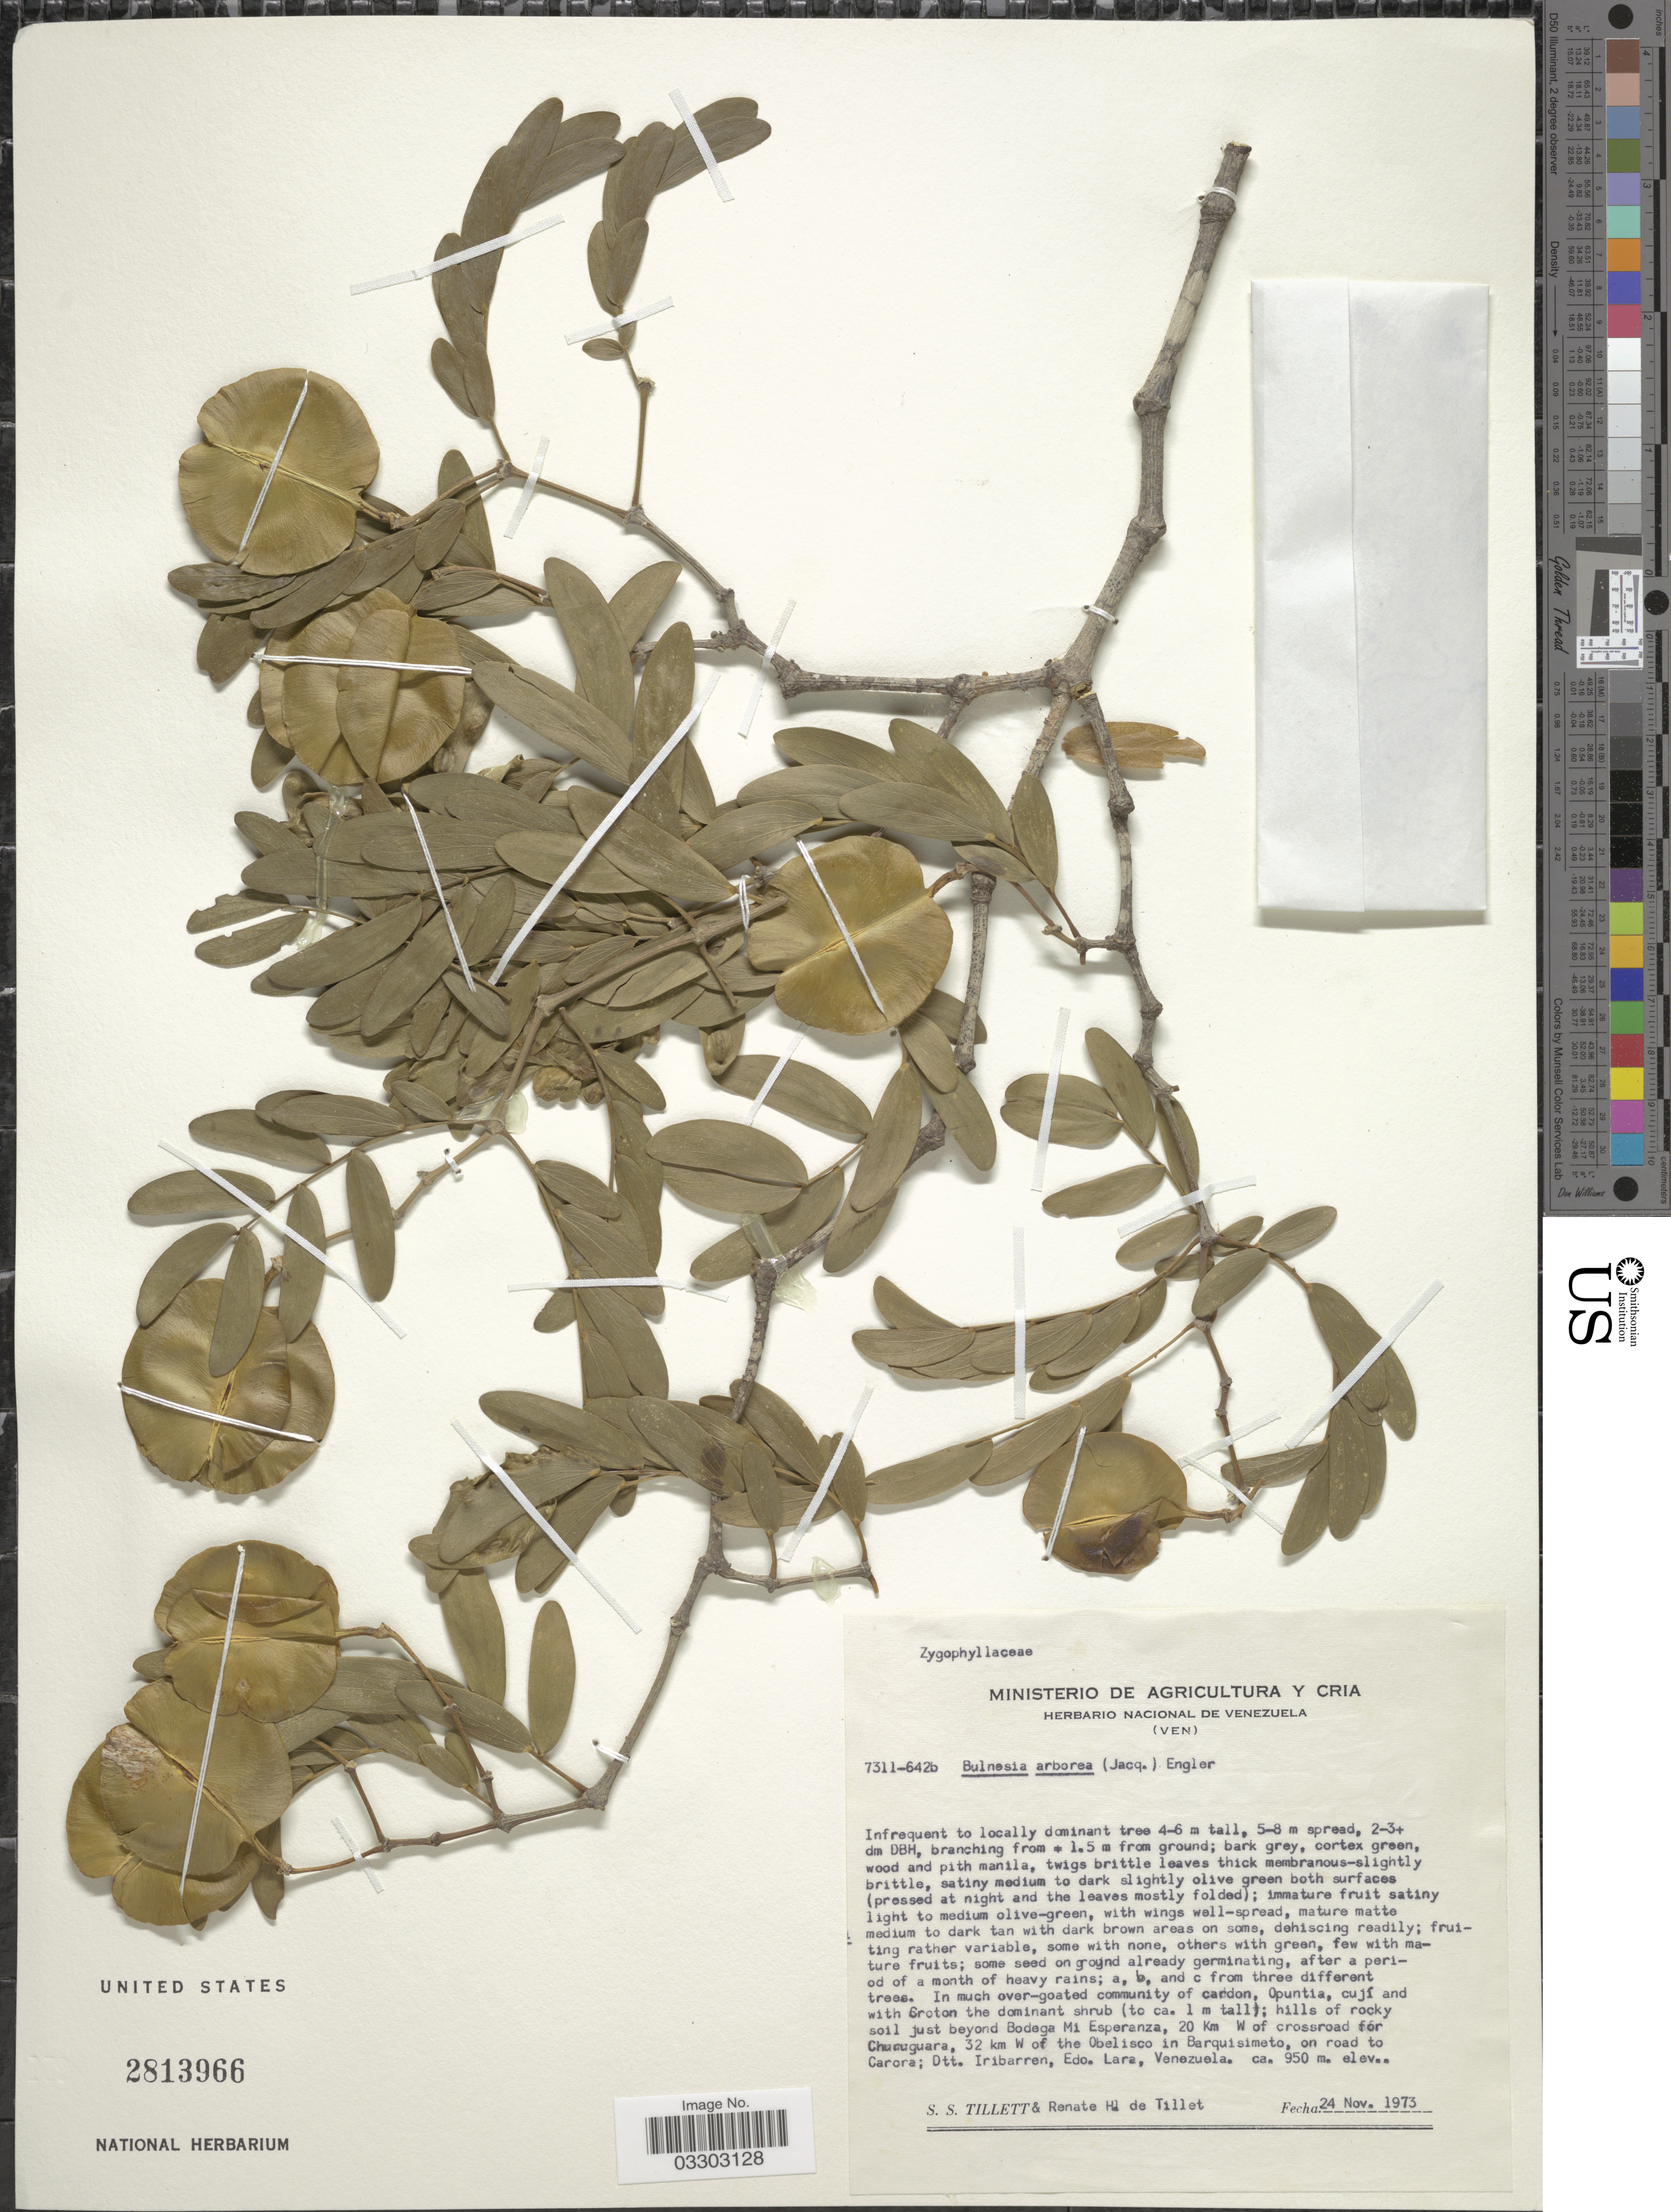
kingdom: Plantae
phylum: Tracheophyta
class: Magnoliopsida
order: Zygophyllales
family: Zygophyllaceae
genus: Gonopterodendron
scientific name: Gonopterodendron arboreum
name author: (Jacq.) Godoy-Bürki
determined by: U.S. National Herbarium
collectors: S. S. Tillett & R. Tillett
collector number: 7311-642b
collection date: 1973-11-24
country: Venezuela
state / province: Lara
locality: Just beyond Bodega Mi Esperanza, 20 Km W of crossroad for Churuguara, 32 km W of the Obelisco in Barquisimeto, on road to Carora; Dtt. Iribarren.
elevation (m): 950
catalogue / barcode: US 2813966